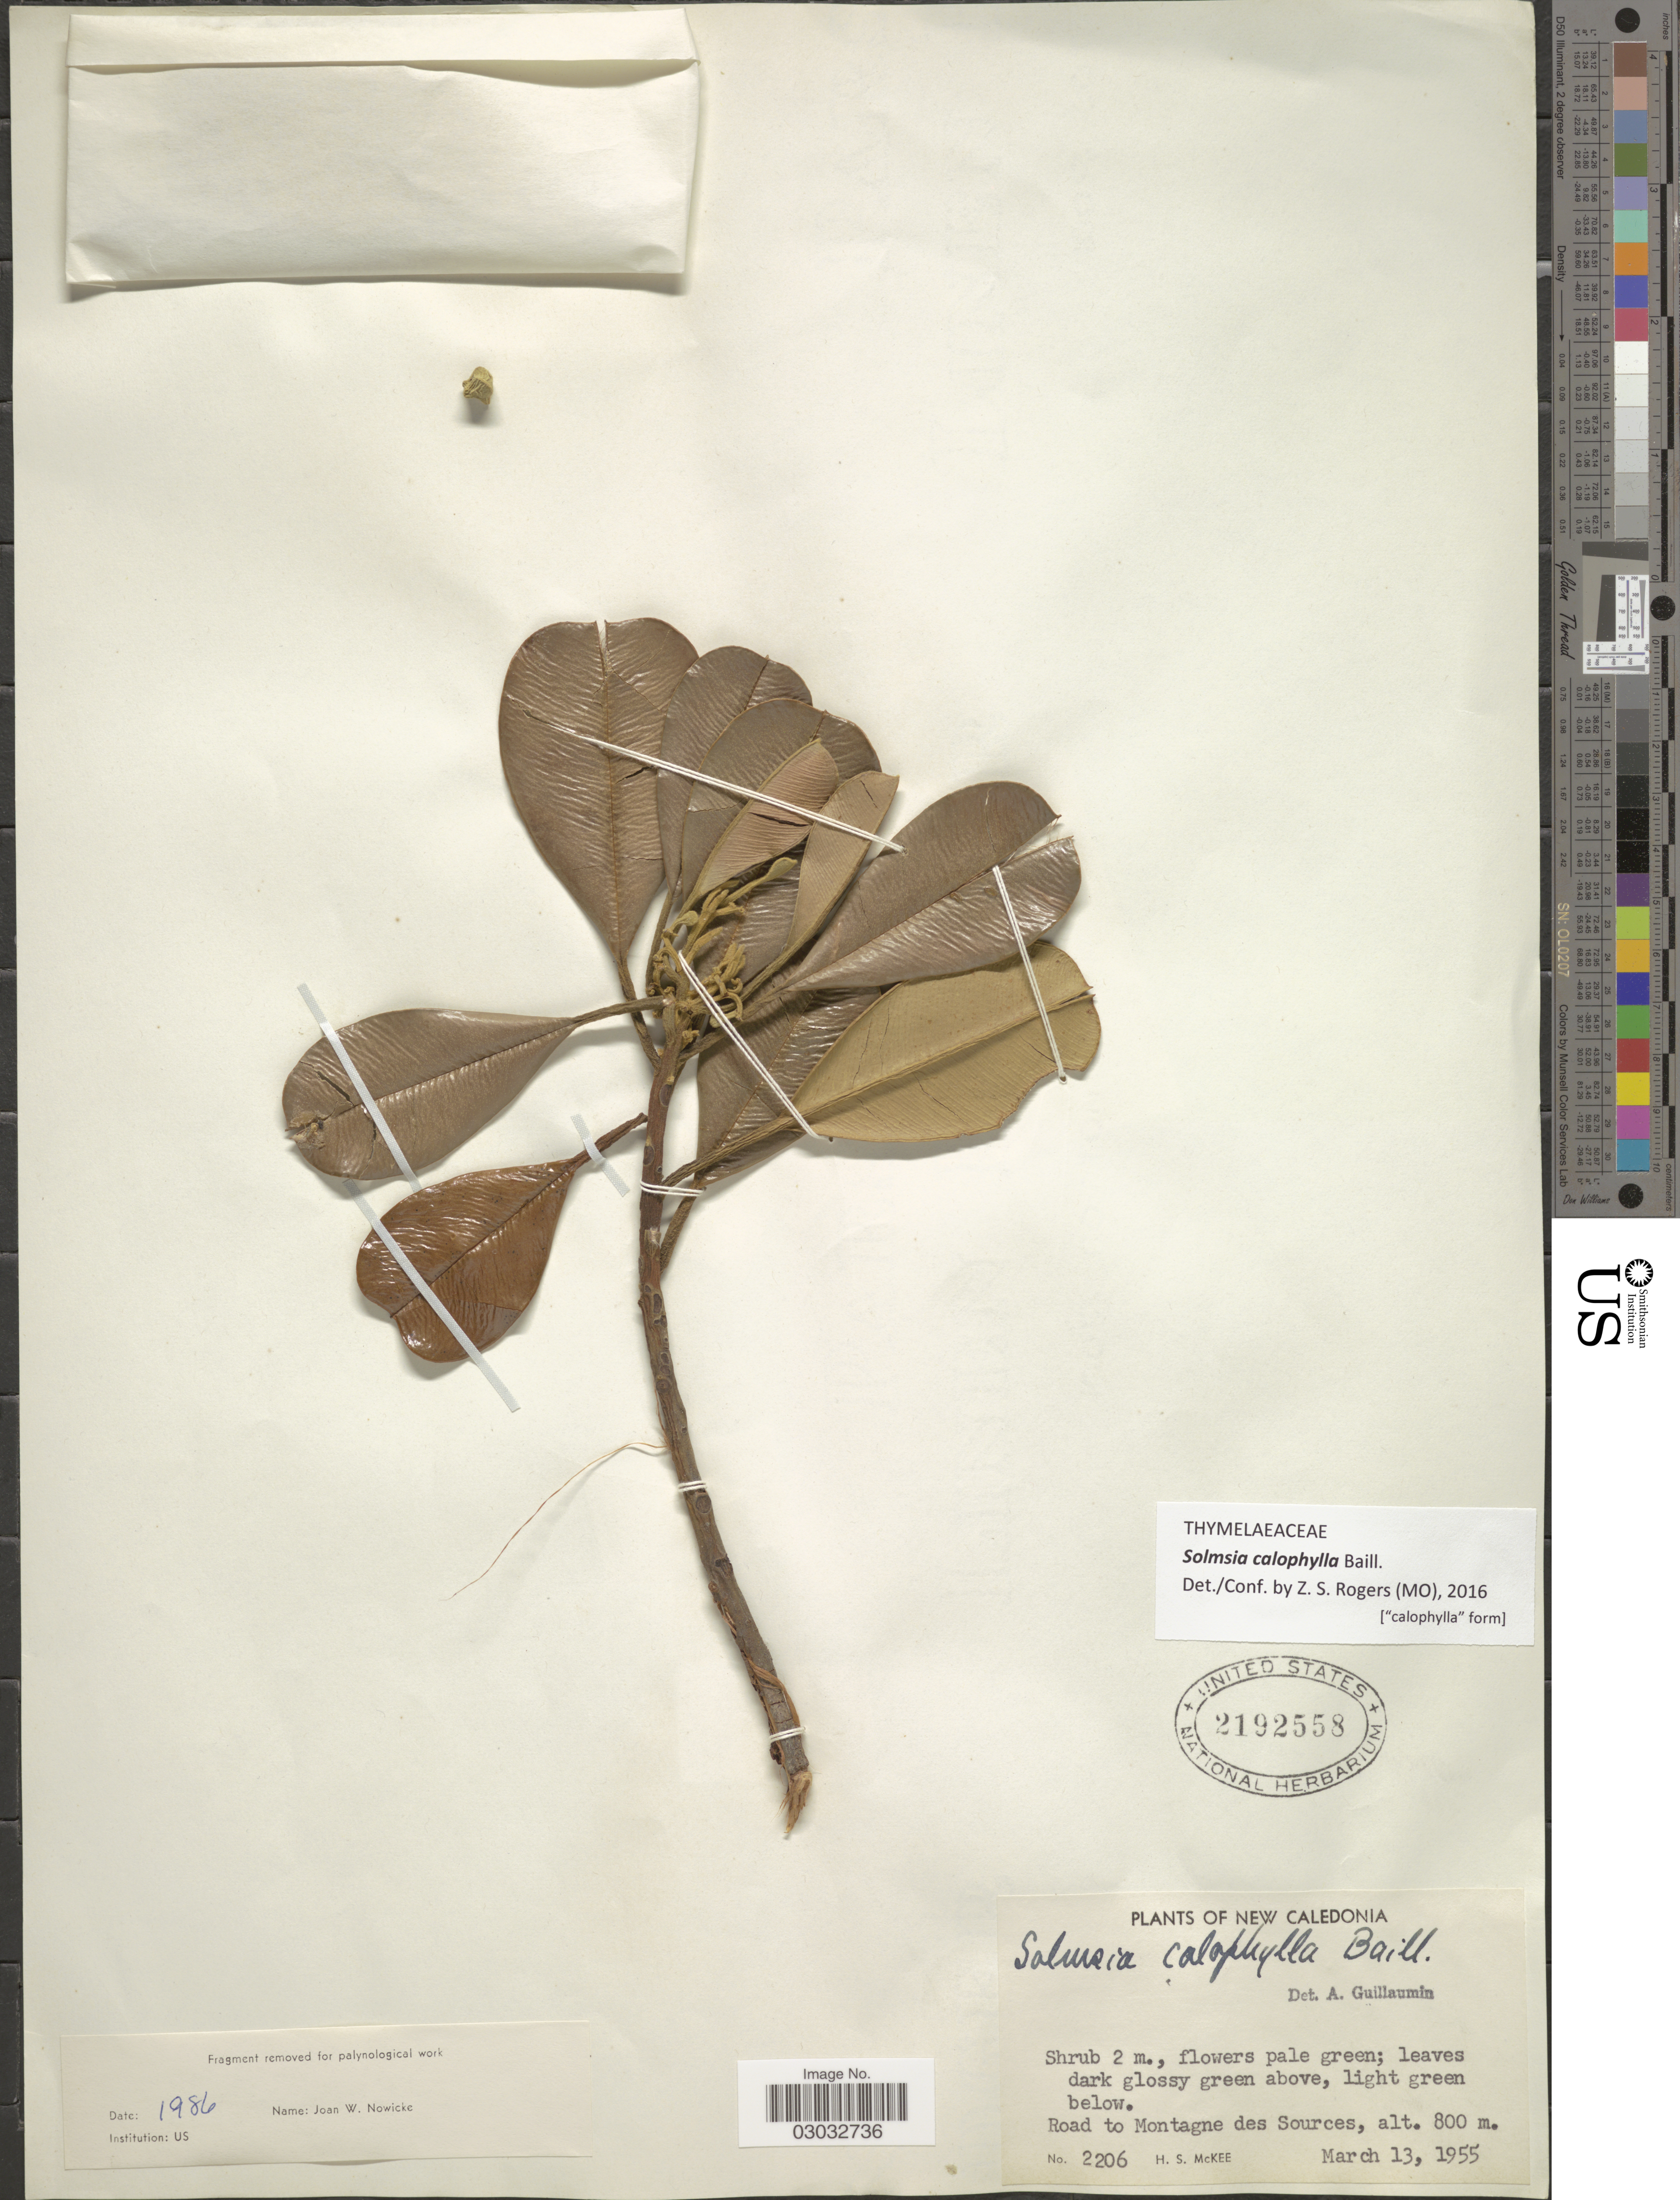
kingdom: Plantae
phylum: Tracheophyta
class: Magnoliopsida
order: Malvales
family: Thymelaeaceae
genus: Solmsia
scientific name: Solmsia calophylla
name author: Baill.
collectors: H. S. McKee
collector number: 2206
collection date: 1955-03-13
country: New Caledonia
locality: Road to Montagne des Sources.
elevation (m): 800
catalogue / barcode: US 2192558